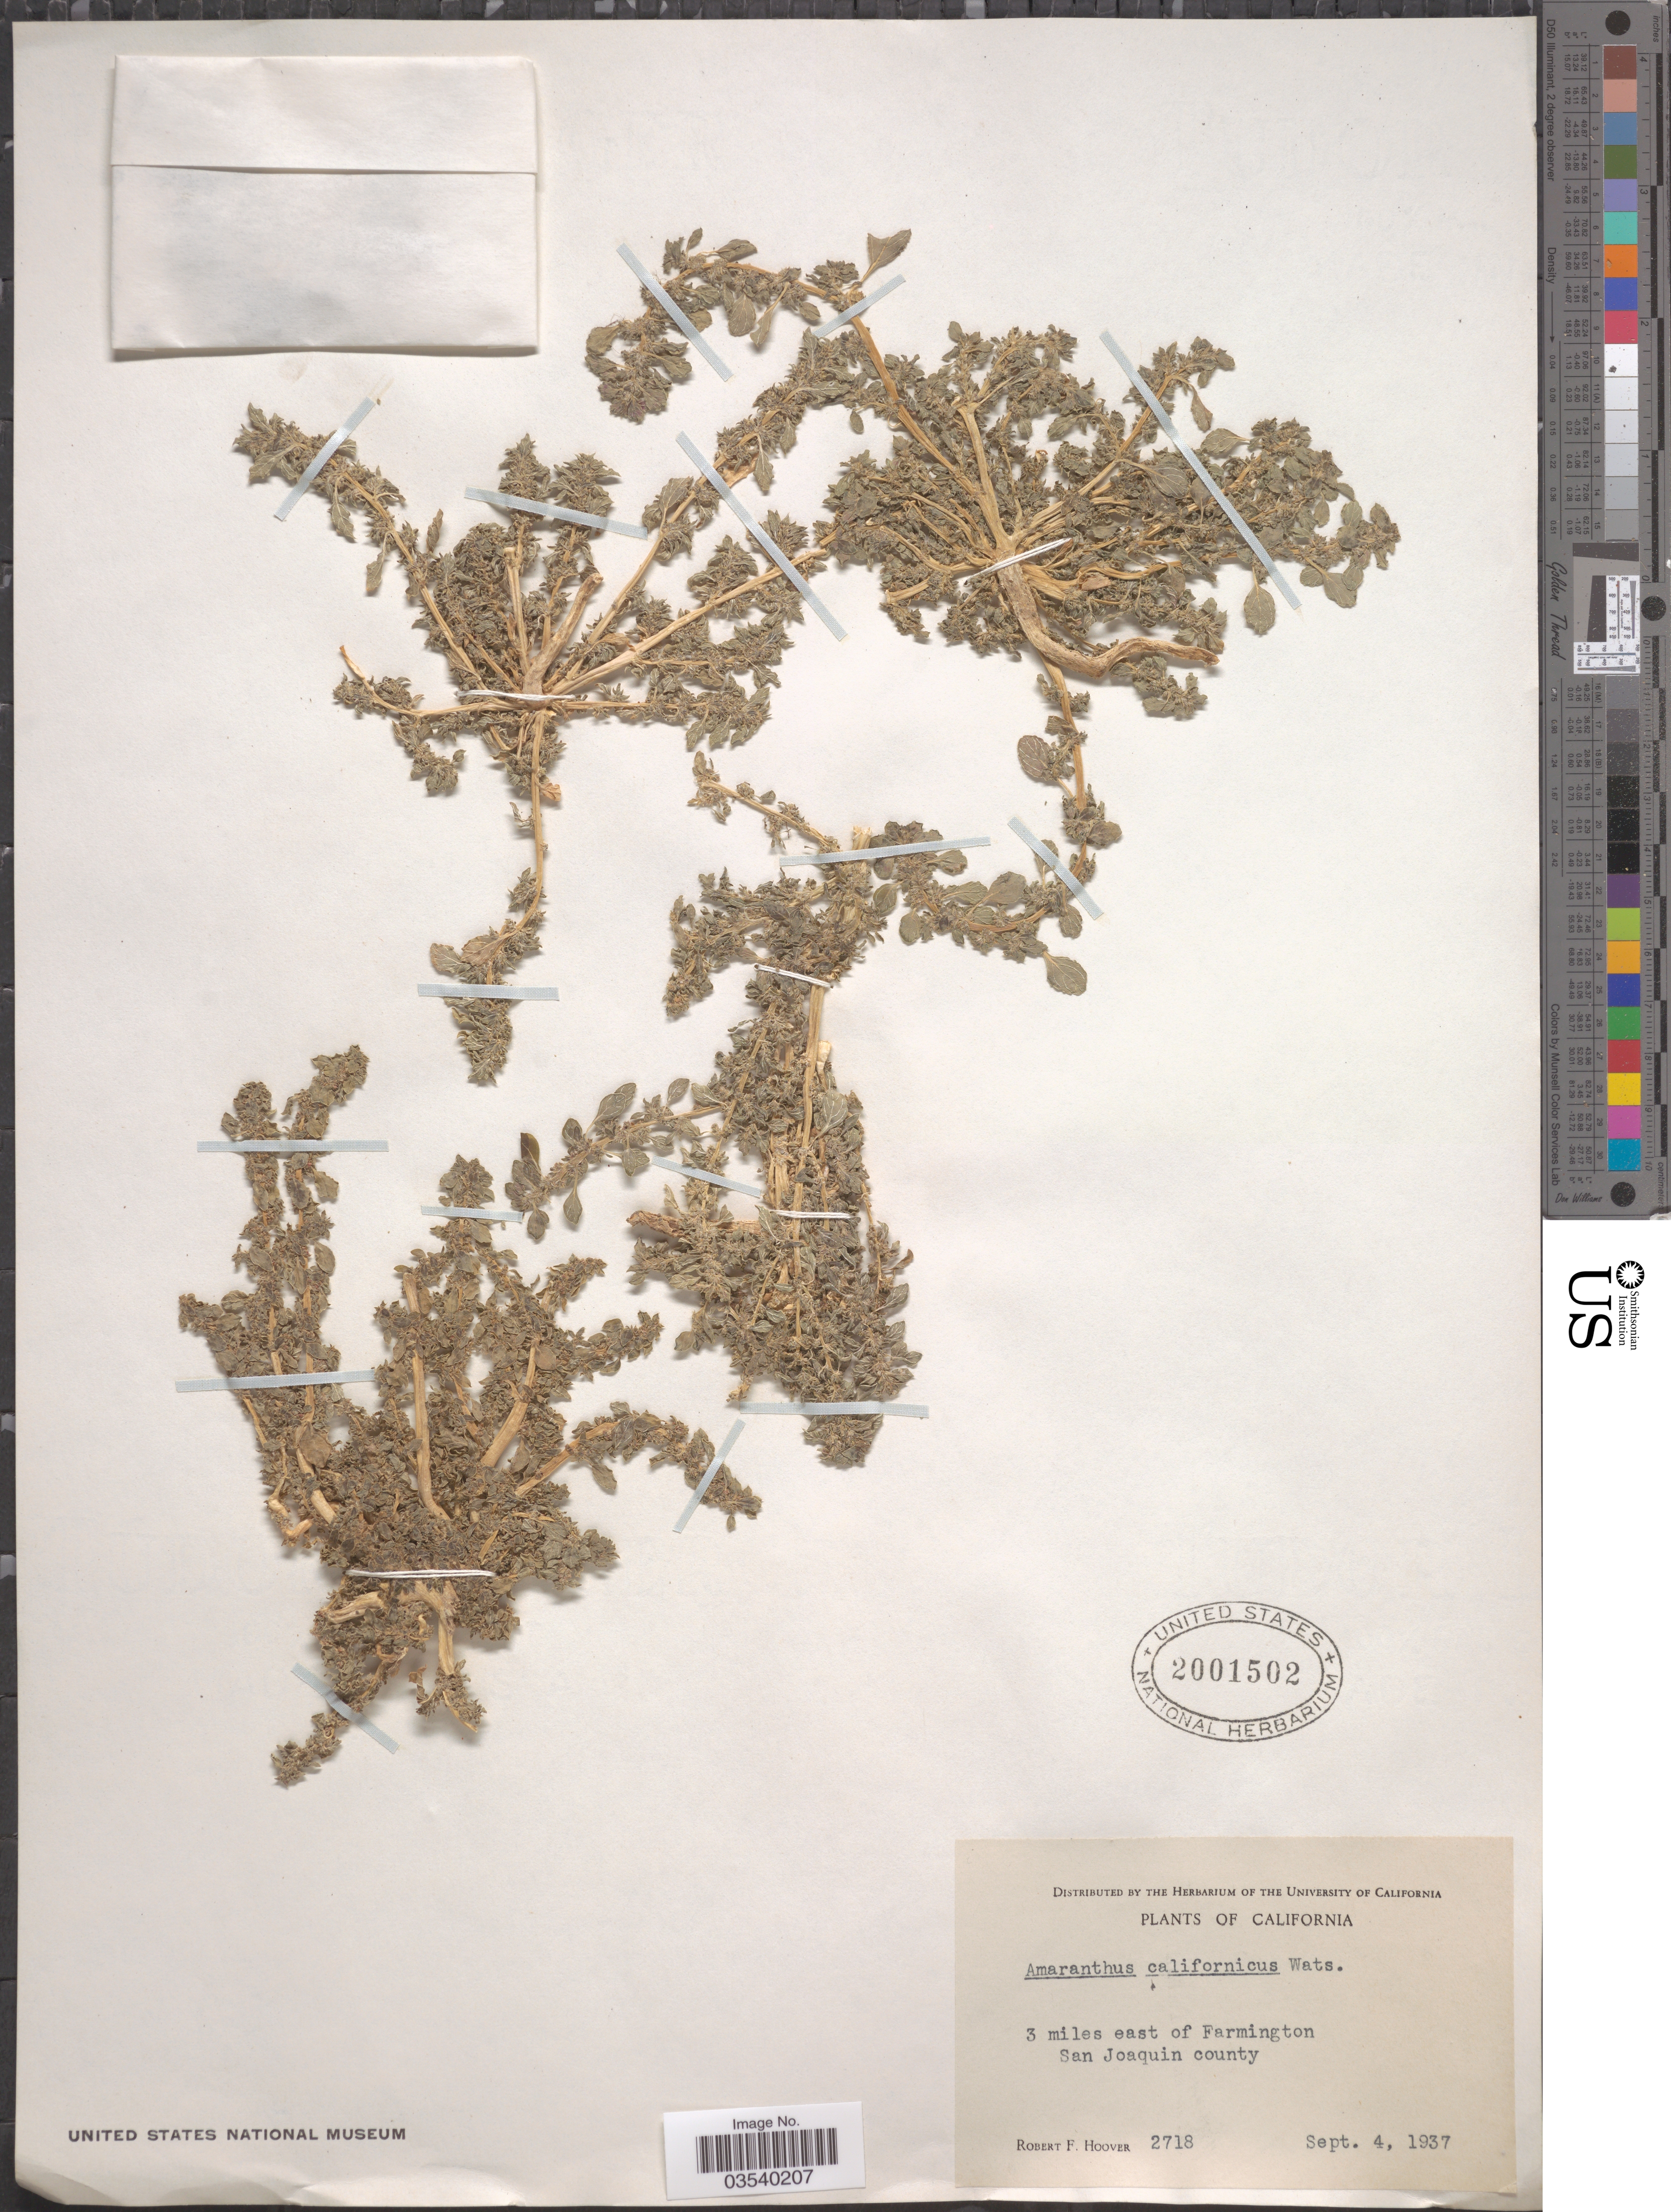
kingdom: Plantae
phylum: Tracheophyta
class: Magnoliopsida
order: Caryophyllales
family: Amaranthaceae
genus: Amaranthus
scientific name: Amaranthus californicus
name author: (Moq.) S. Watson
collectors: R. F. Hoover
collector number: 2718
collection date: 1937-09-04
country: United States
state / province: California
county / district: San Joaquin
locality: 3 miles east of Farmington San Joaquin county.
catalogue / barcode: US 2001502